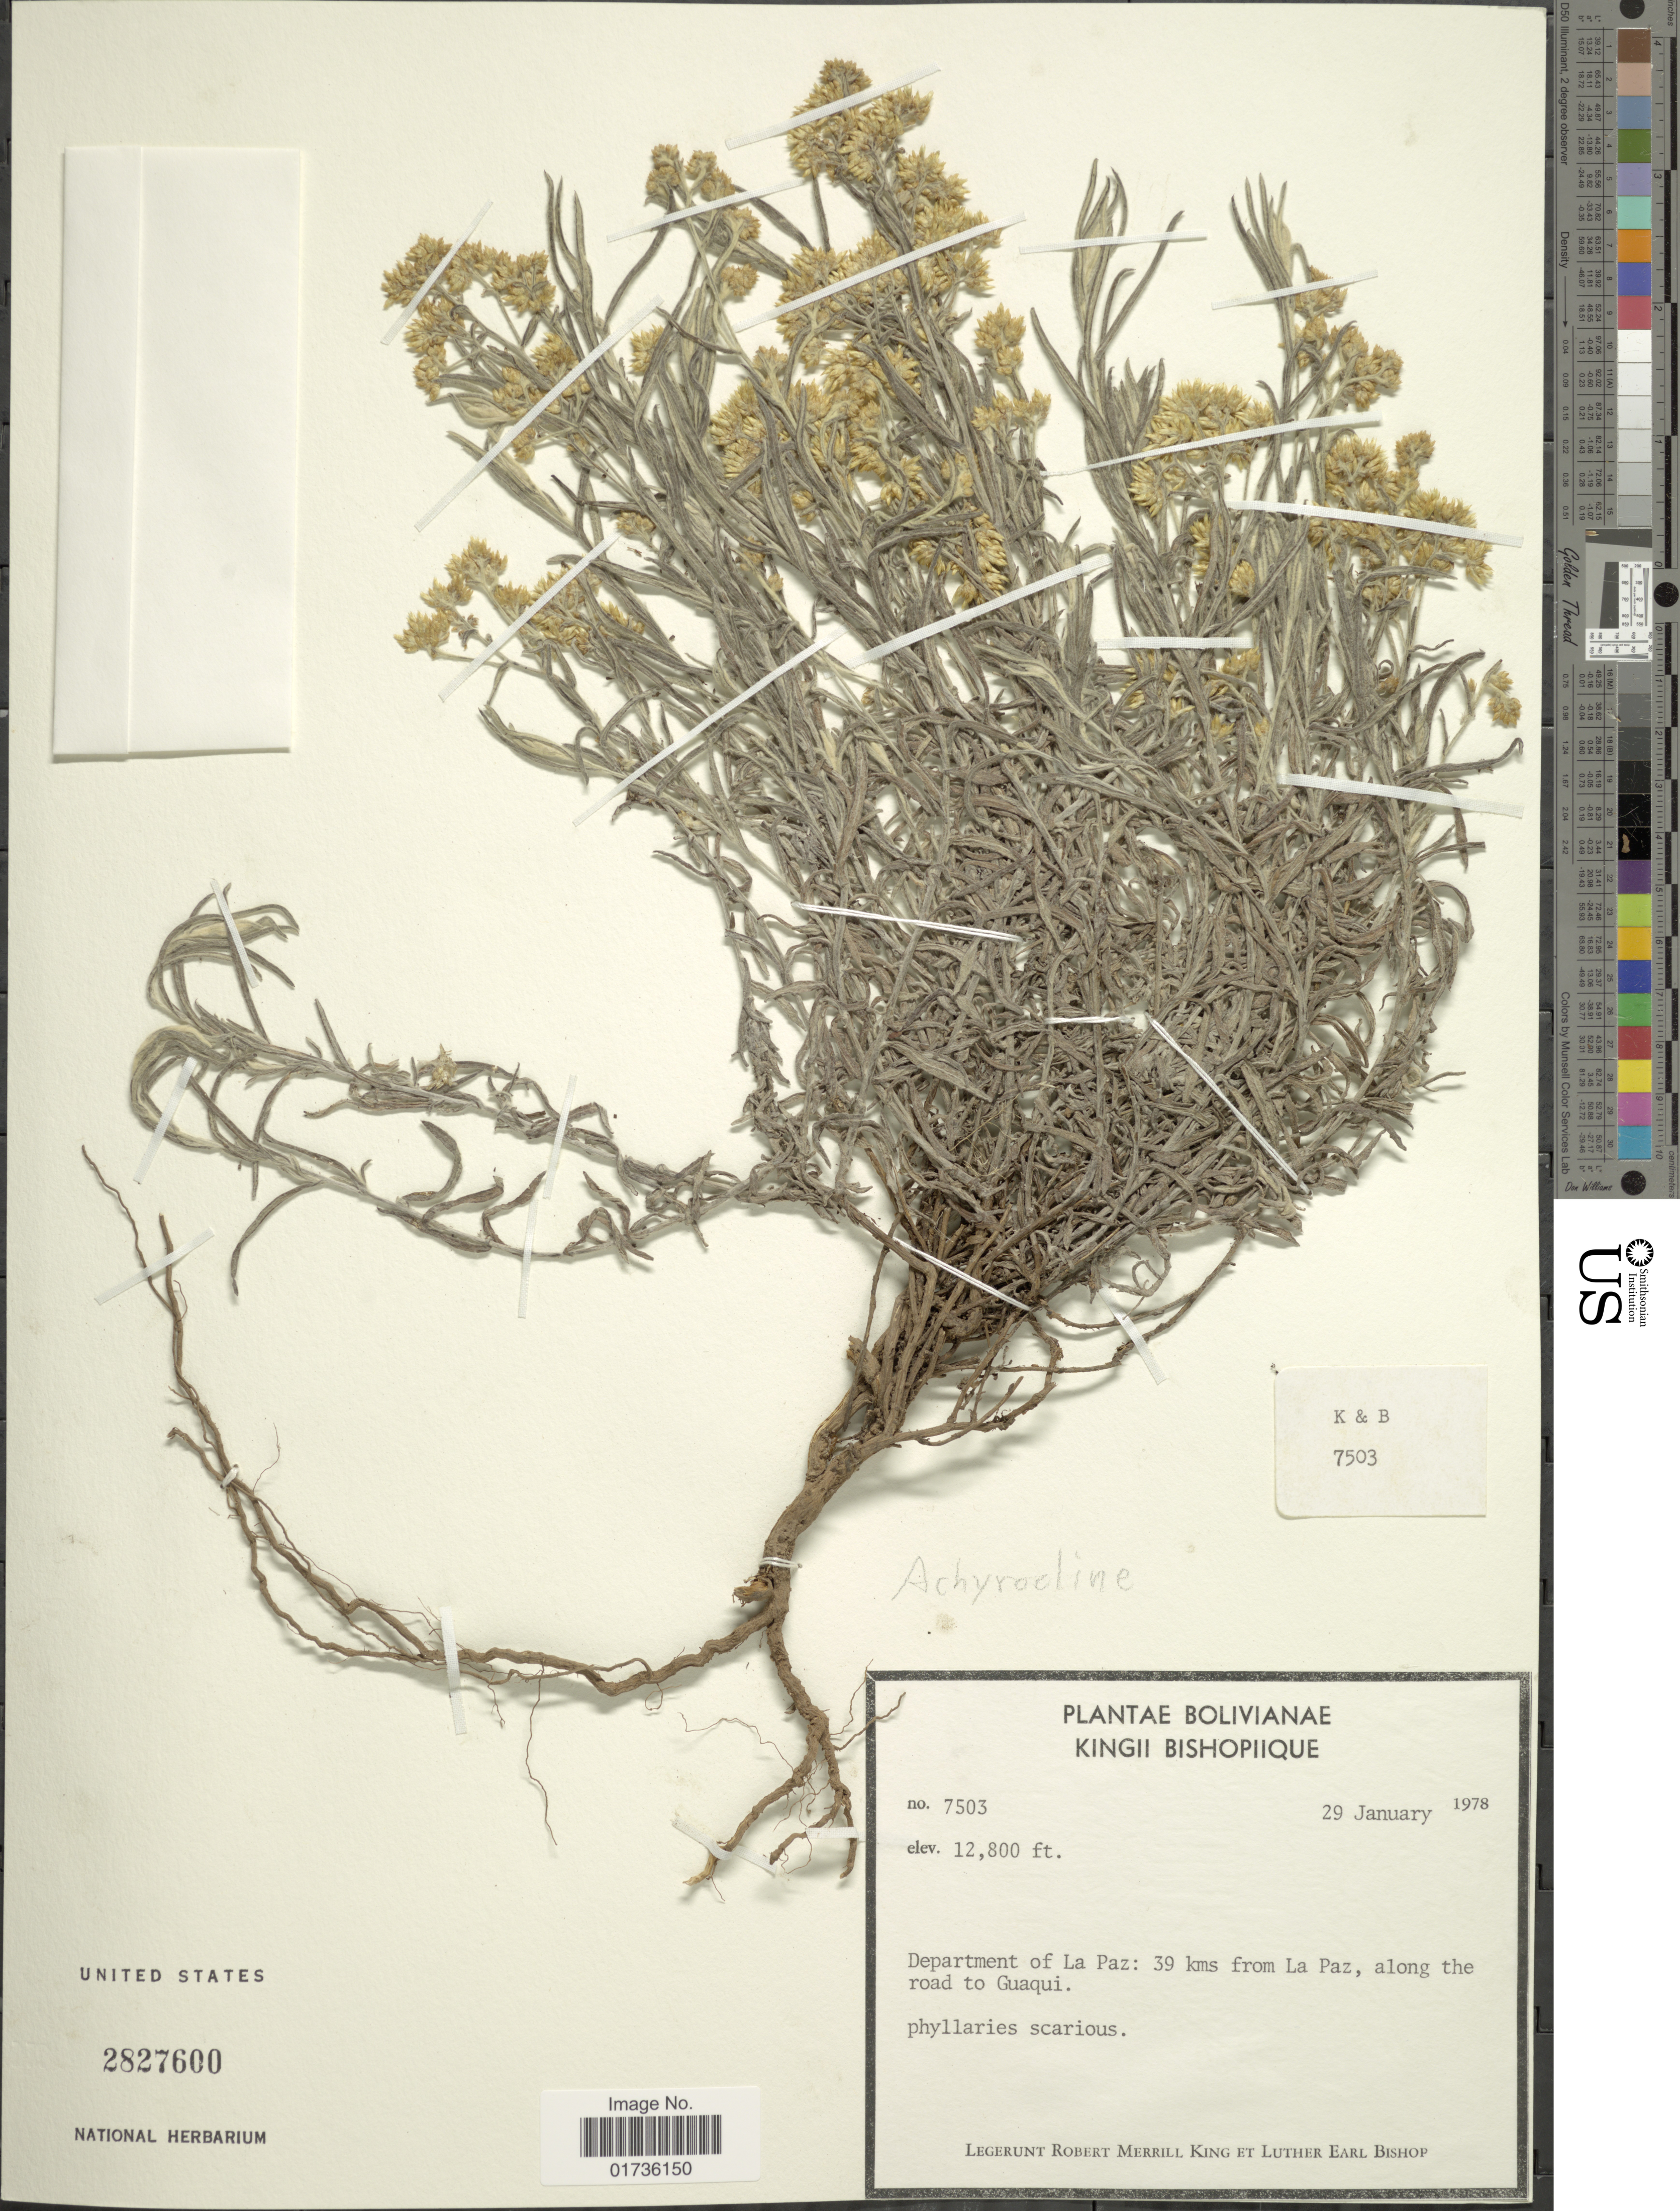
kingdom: Plantae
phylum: Tracheophyta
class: Magnoliopsida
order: Asterales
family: Asteraceae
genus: Achyrocline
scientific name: Achyrocline sp.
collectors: R. M. King & L. E. Bishop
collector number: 7503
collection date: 1978-01-29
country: Bolivia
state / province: La Paz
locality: Department of La Paz: 39 kms from La Paz, along the road to Guaqui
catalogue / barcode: US 2827600